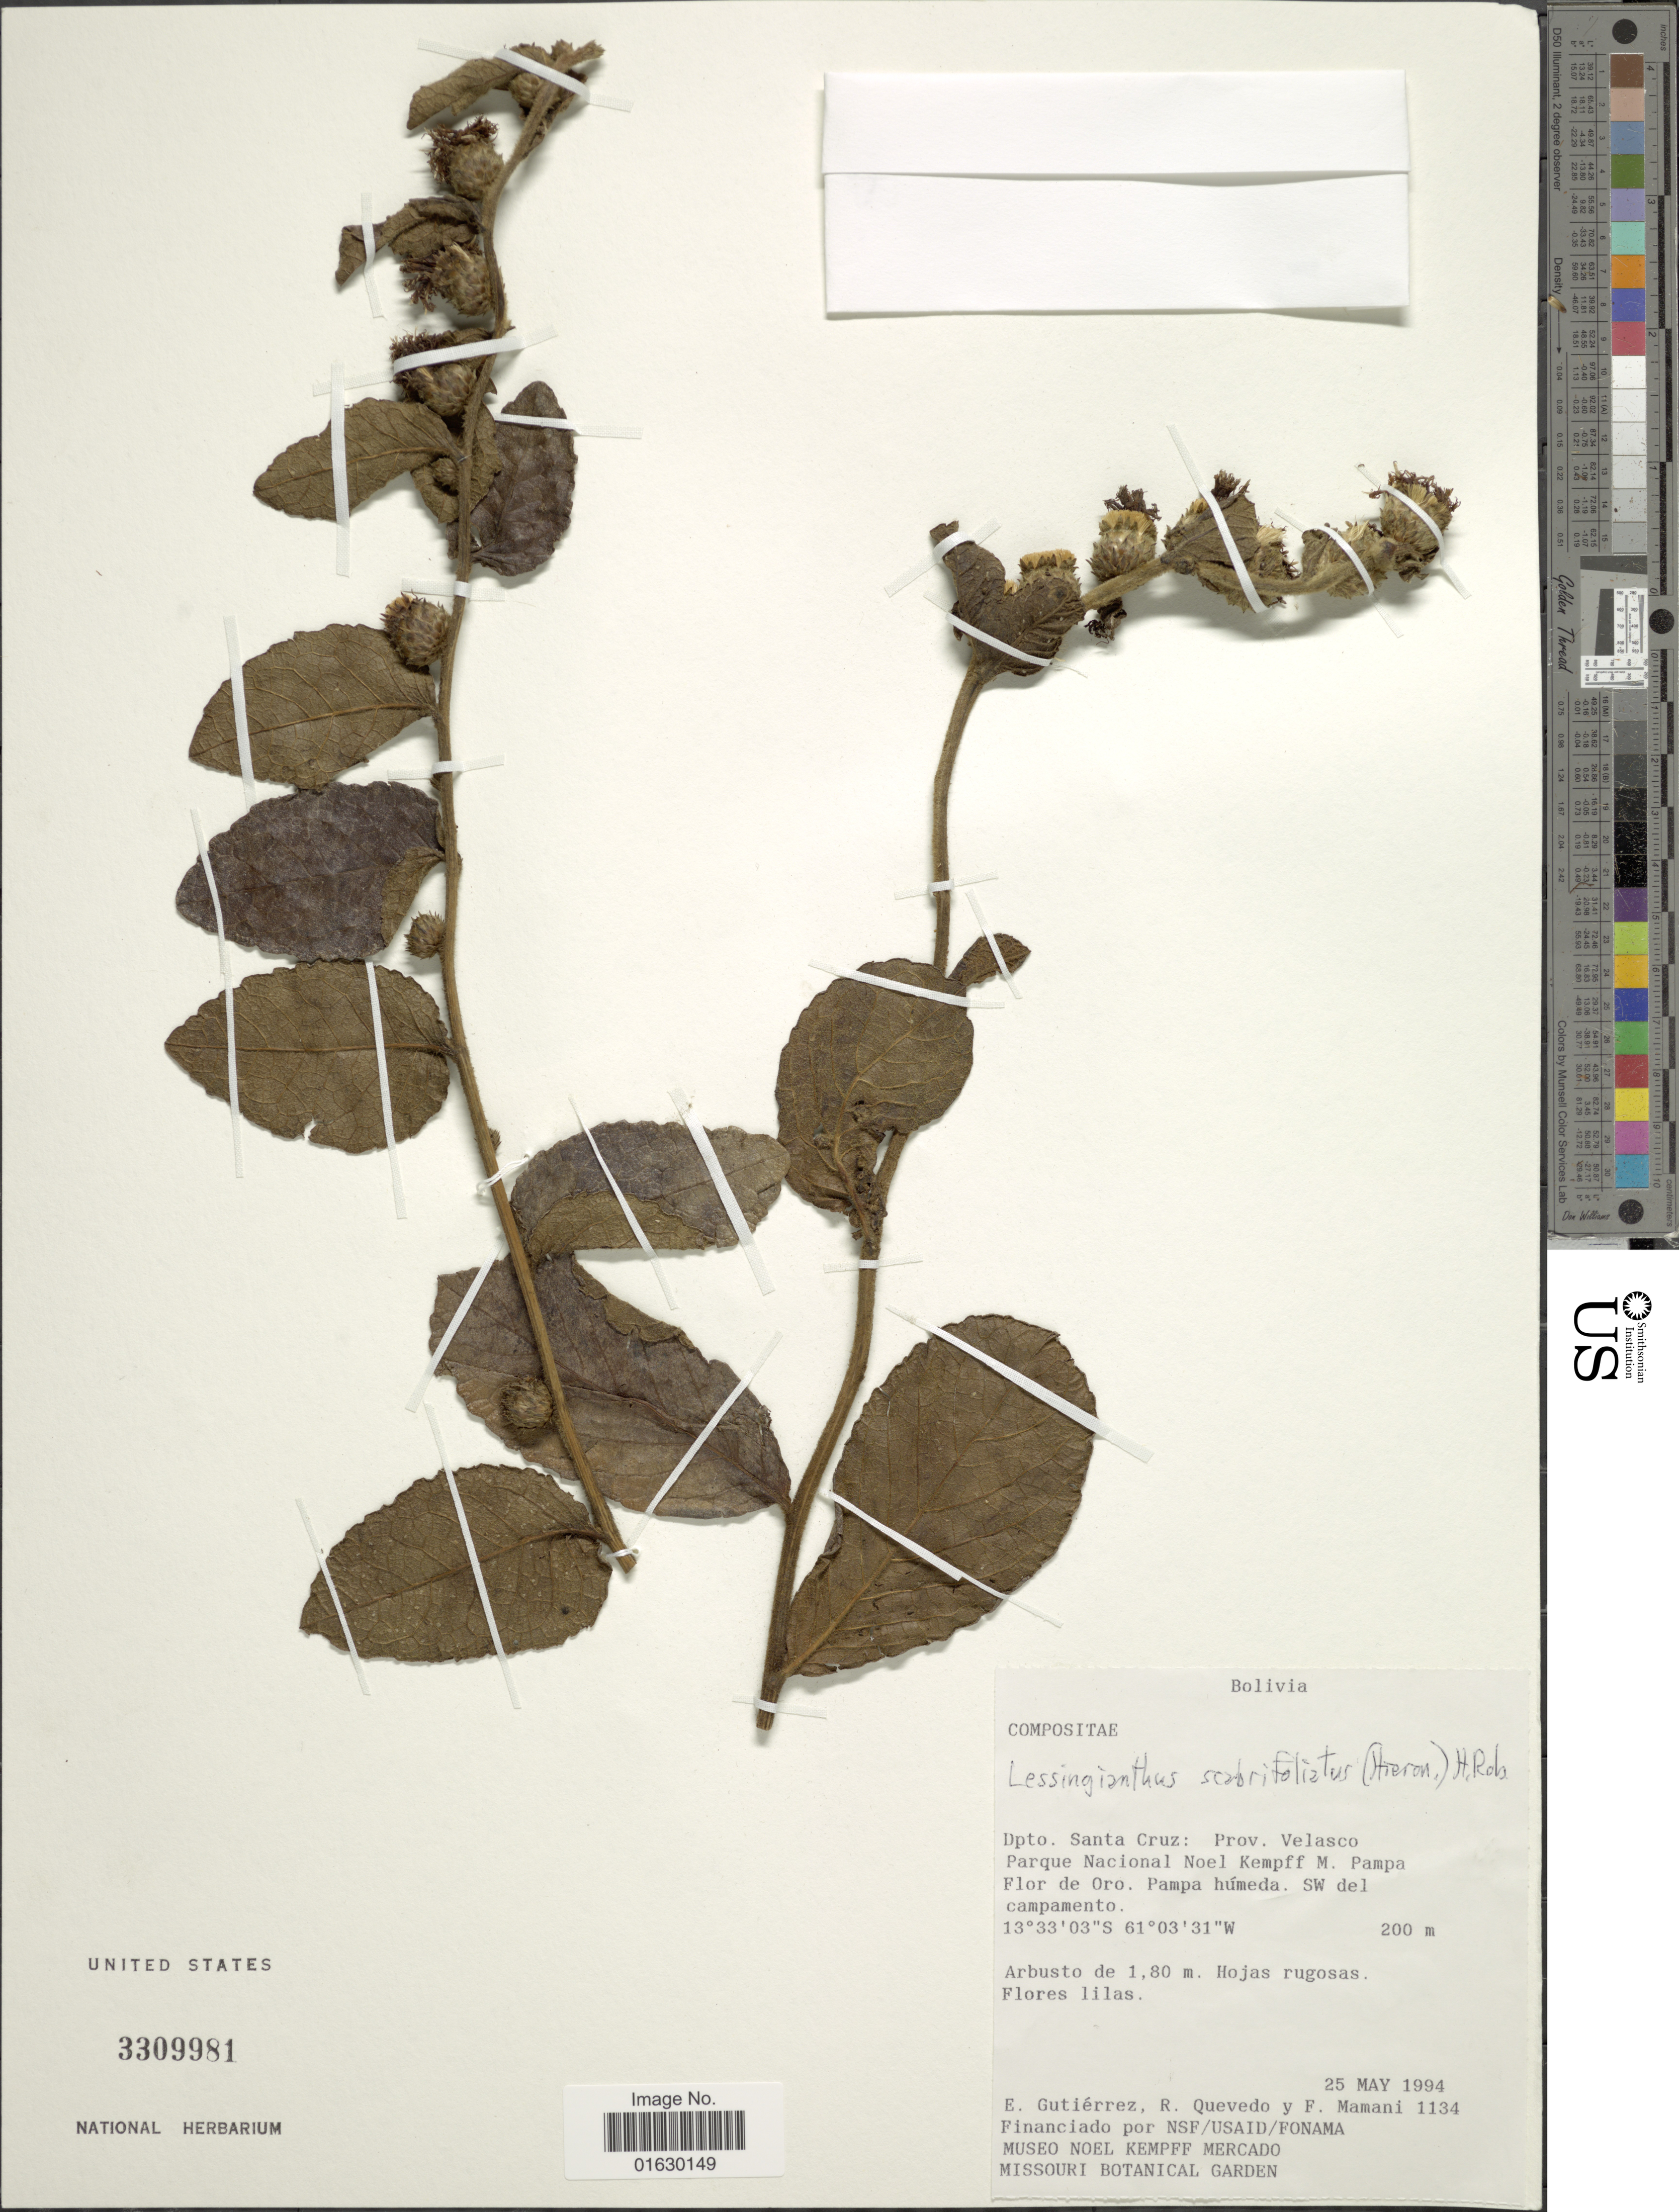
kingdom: Plantae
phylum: Tracheophyta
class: Magnoliopsida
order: Asterales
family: Asteraceae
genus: Lessingianthus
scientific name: Lessingianthus scabrifoliatus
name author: (Hieron.) H. Rob.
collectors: E. Gutiérrez, R. Quevedo & F. Mamani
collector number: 1134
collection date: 1994-05-25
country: Bolivia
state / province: Santa Cruz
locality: Dpto. Santa Cruz, Prov. Velasco, Parque Nacional Noel Kempff M. Pampa Flor de Oro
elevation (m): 200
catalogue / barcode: US 3309981